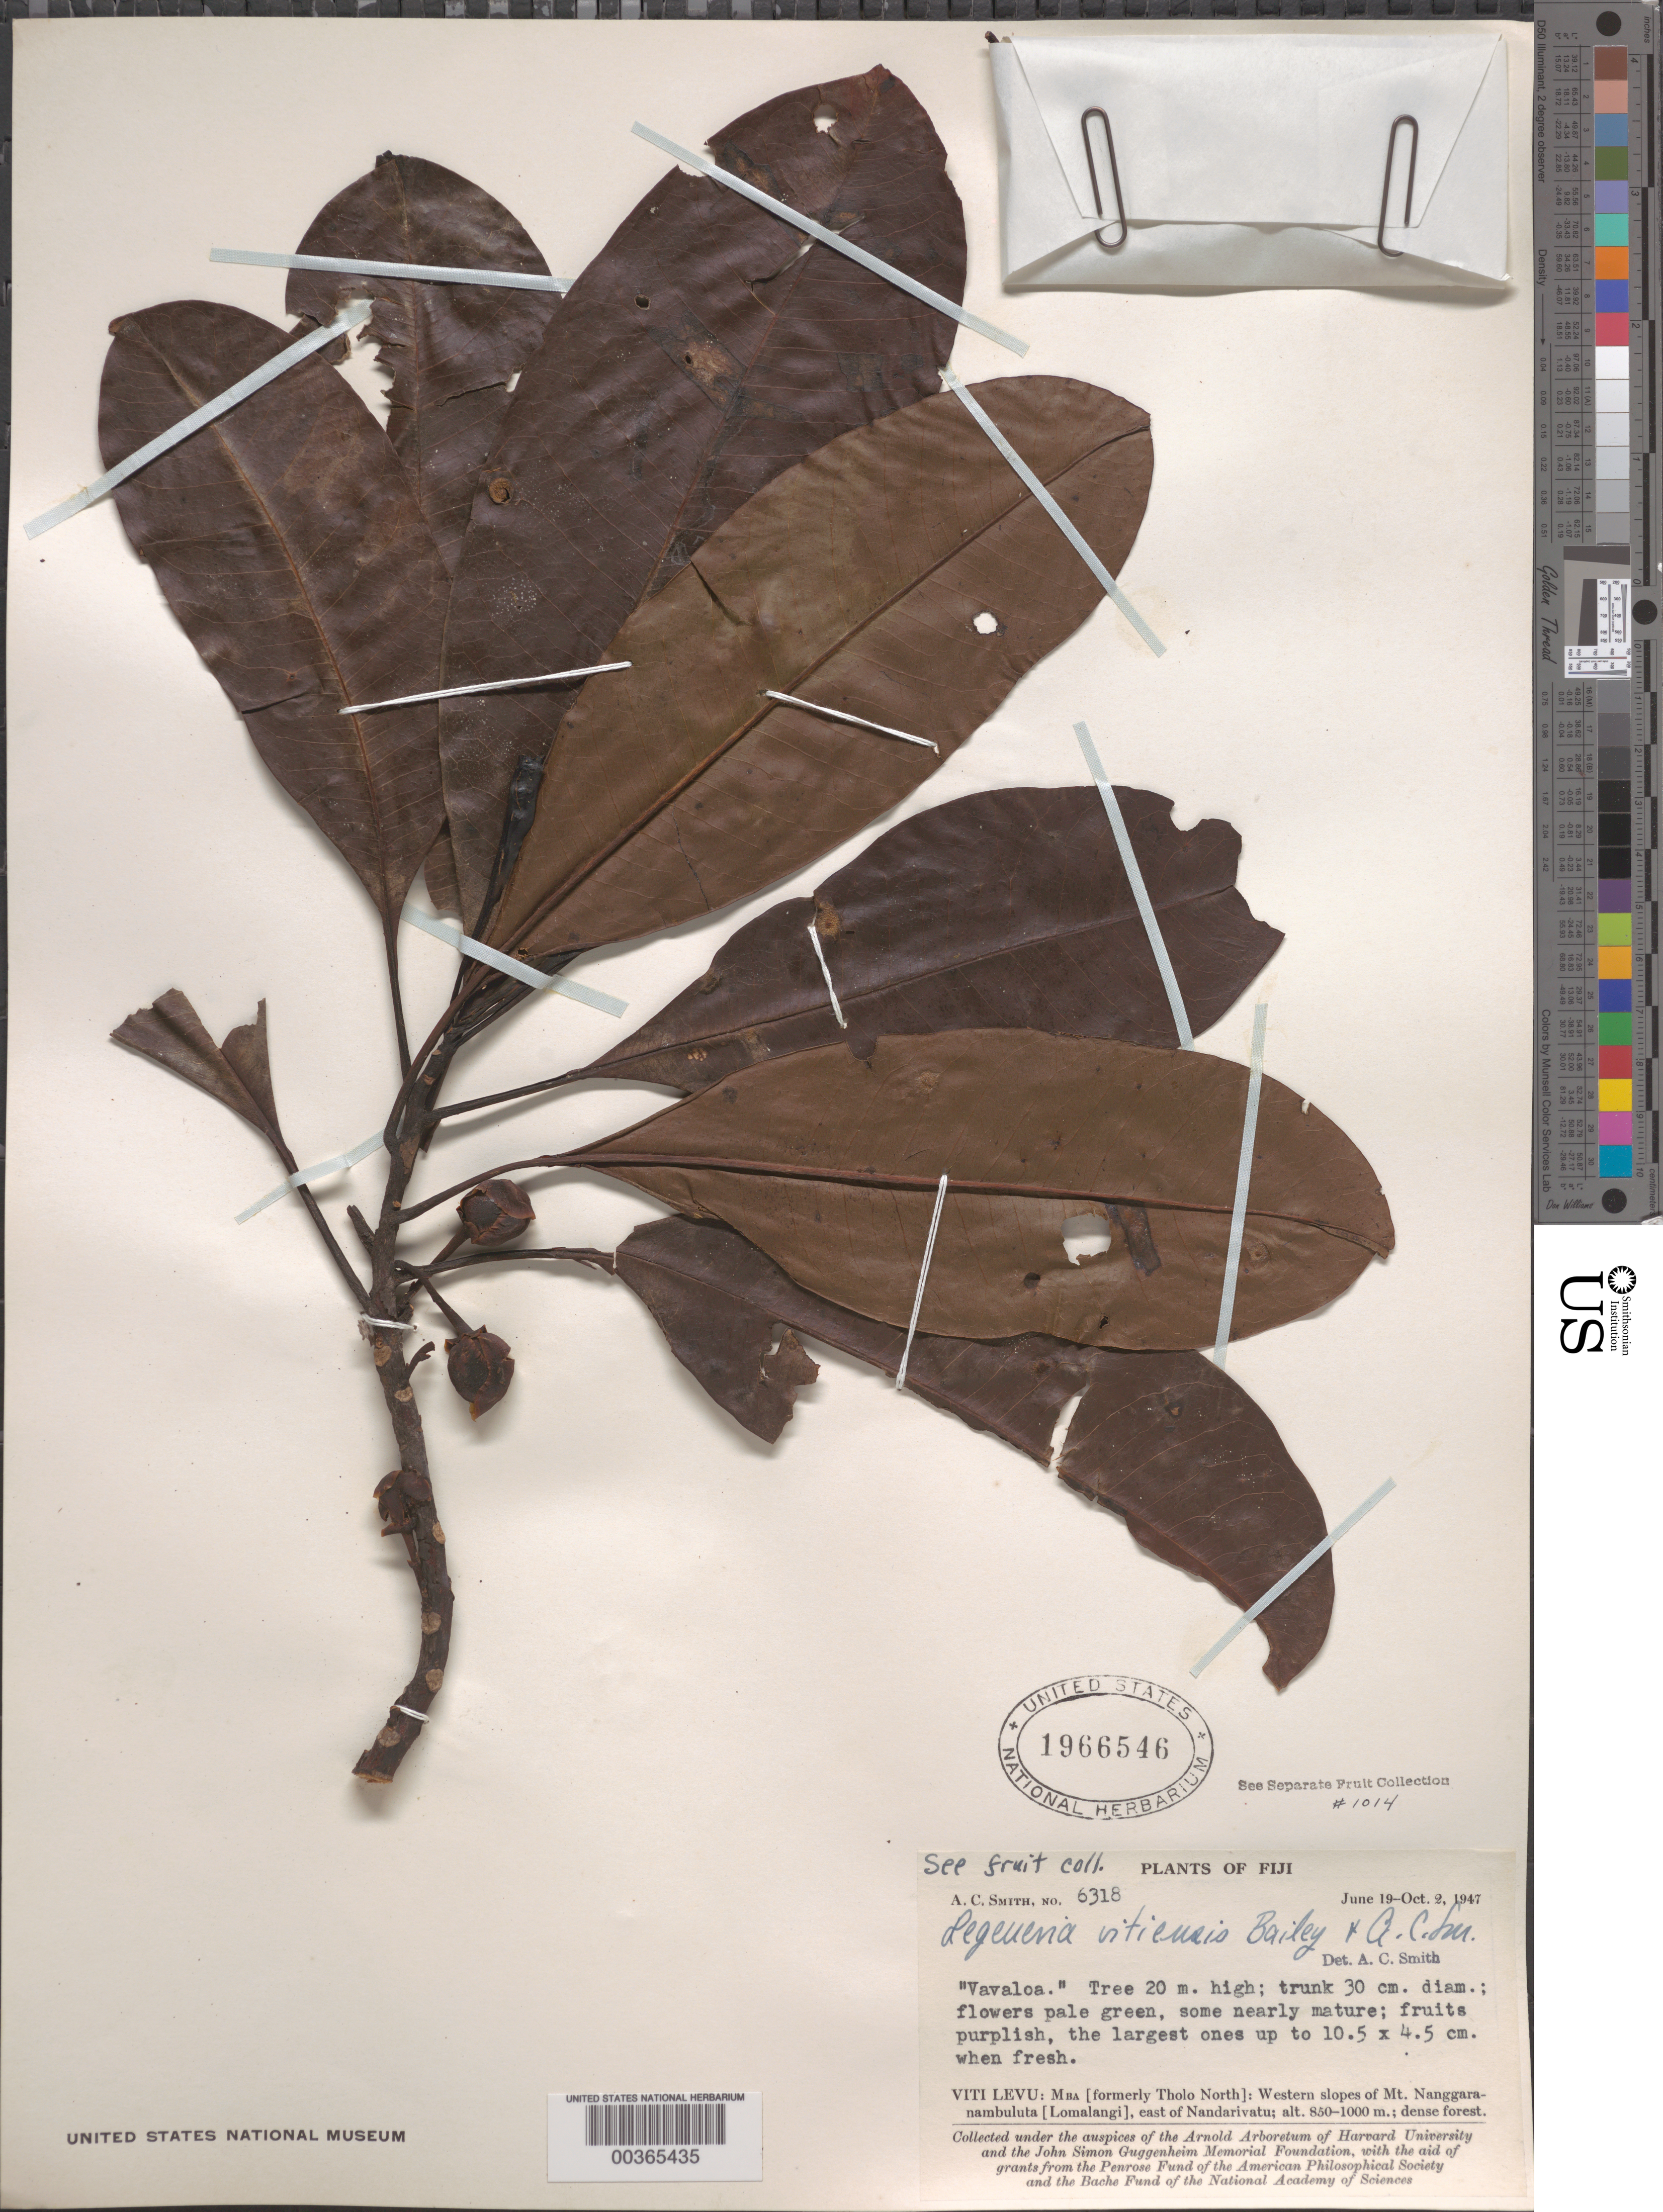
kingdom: Plantae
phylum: Tracheophyta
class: Magnoliopsida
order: Magnoliales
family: Degeneriaceae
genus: Degeneria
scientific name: Degeneria vitiensis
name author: L.W. Bailey & A.C. Sm.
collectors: A. C. Smith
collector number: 6318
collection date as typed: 19 Jun 1947 to 02 Oct 1947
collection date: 1947-06-19/1947-10-02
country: Fiji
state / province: Western Division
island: Viti Levu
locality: Mba Prov., w slopes of mt. nanggaranambuluta (lomalangi), e of nandarivatu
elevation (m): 850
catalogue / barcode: US 1966546